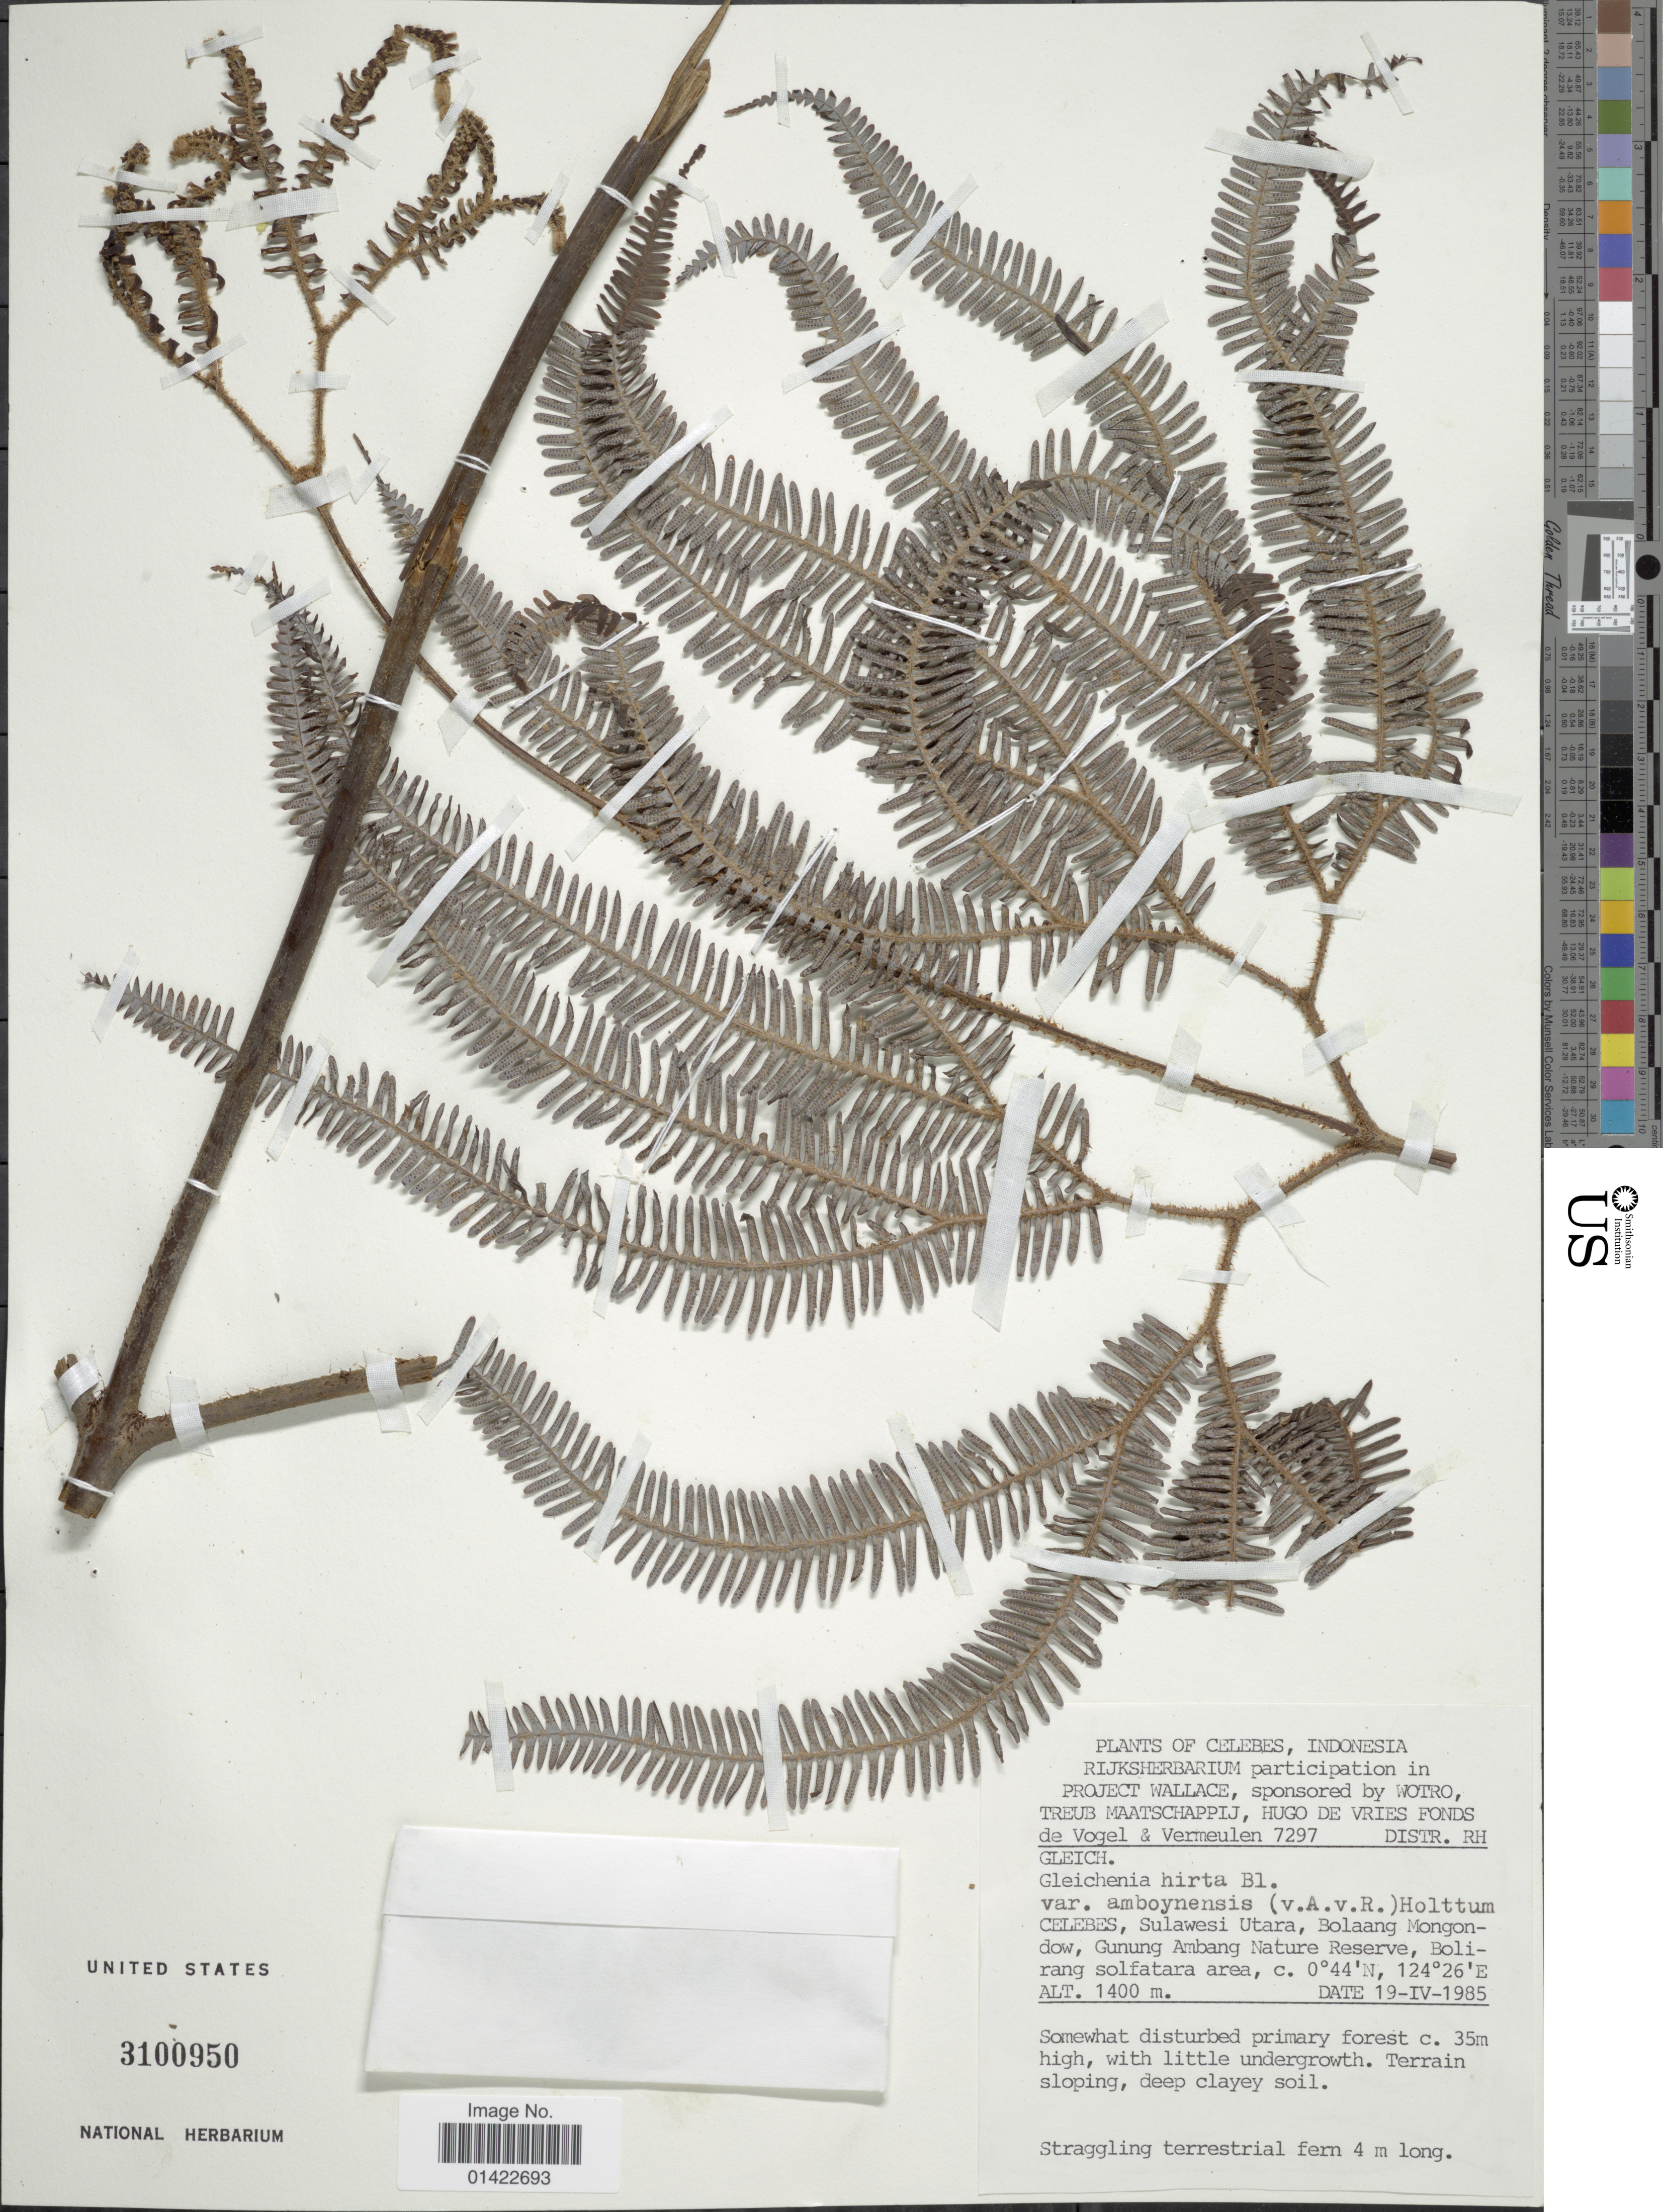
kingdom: Plantae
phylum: Tracheophyta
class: Polypodiopsida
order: Gleicheniales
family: Gleicheniaceae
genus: Sticherus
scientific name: Sticherus hirtus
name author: (Blume) Ching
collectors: Vogel, -- & Vermeulen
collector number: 7297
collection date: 1985-04-19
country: Indonesia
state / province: Sulawesi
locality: Celebes, Sulawesi Utara, Bolaang Mongondow, Gunung Ambang, Nature Reserve, Bolirang solfatara area.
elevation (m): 1400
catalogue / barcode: US 3100950